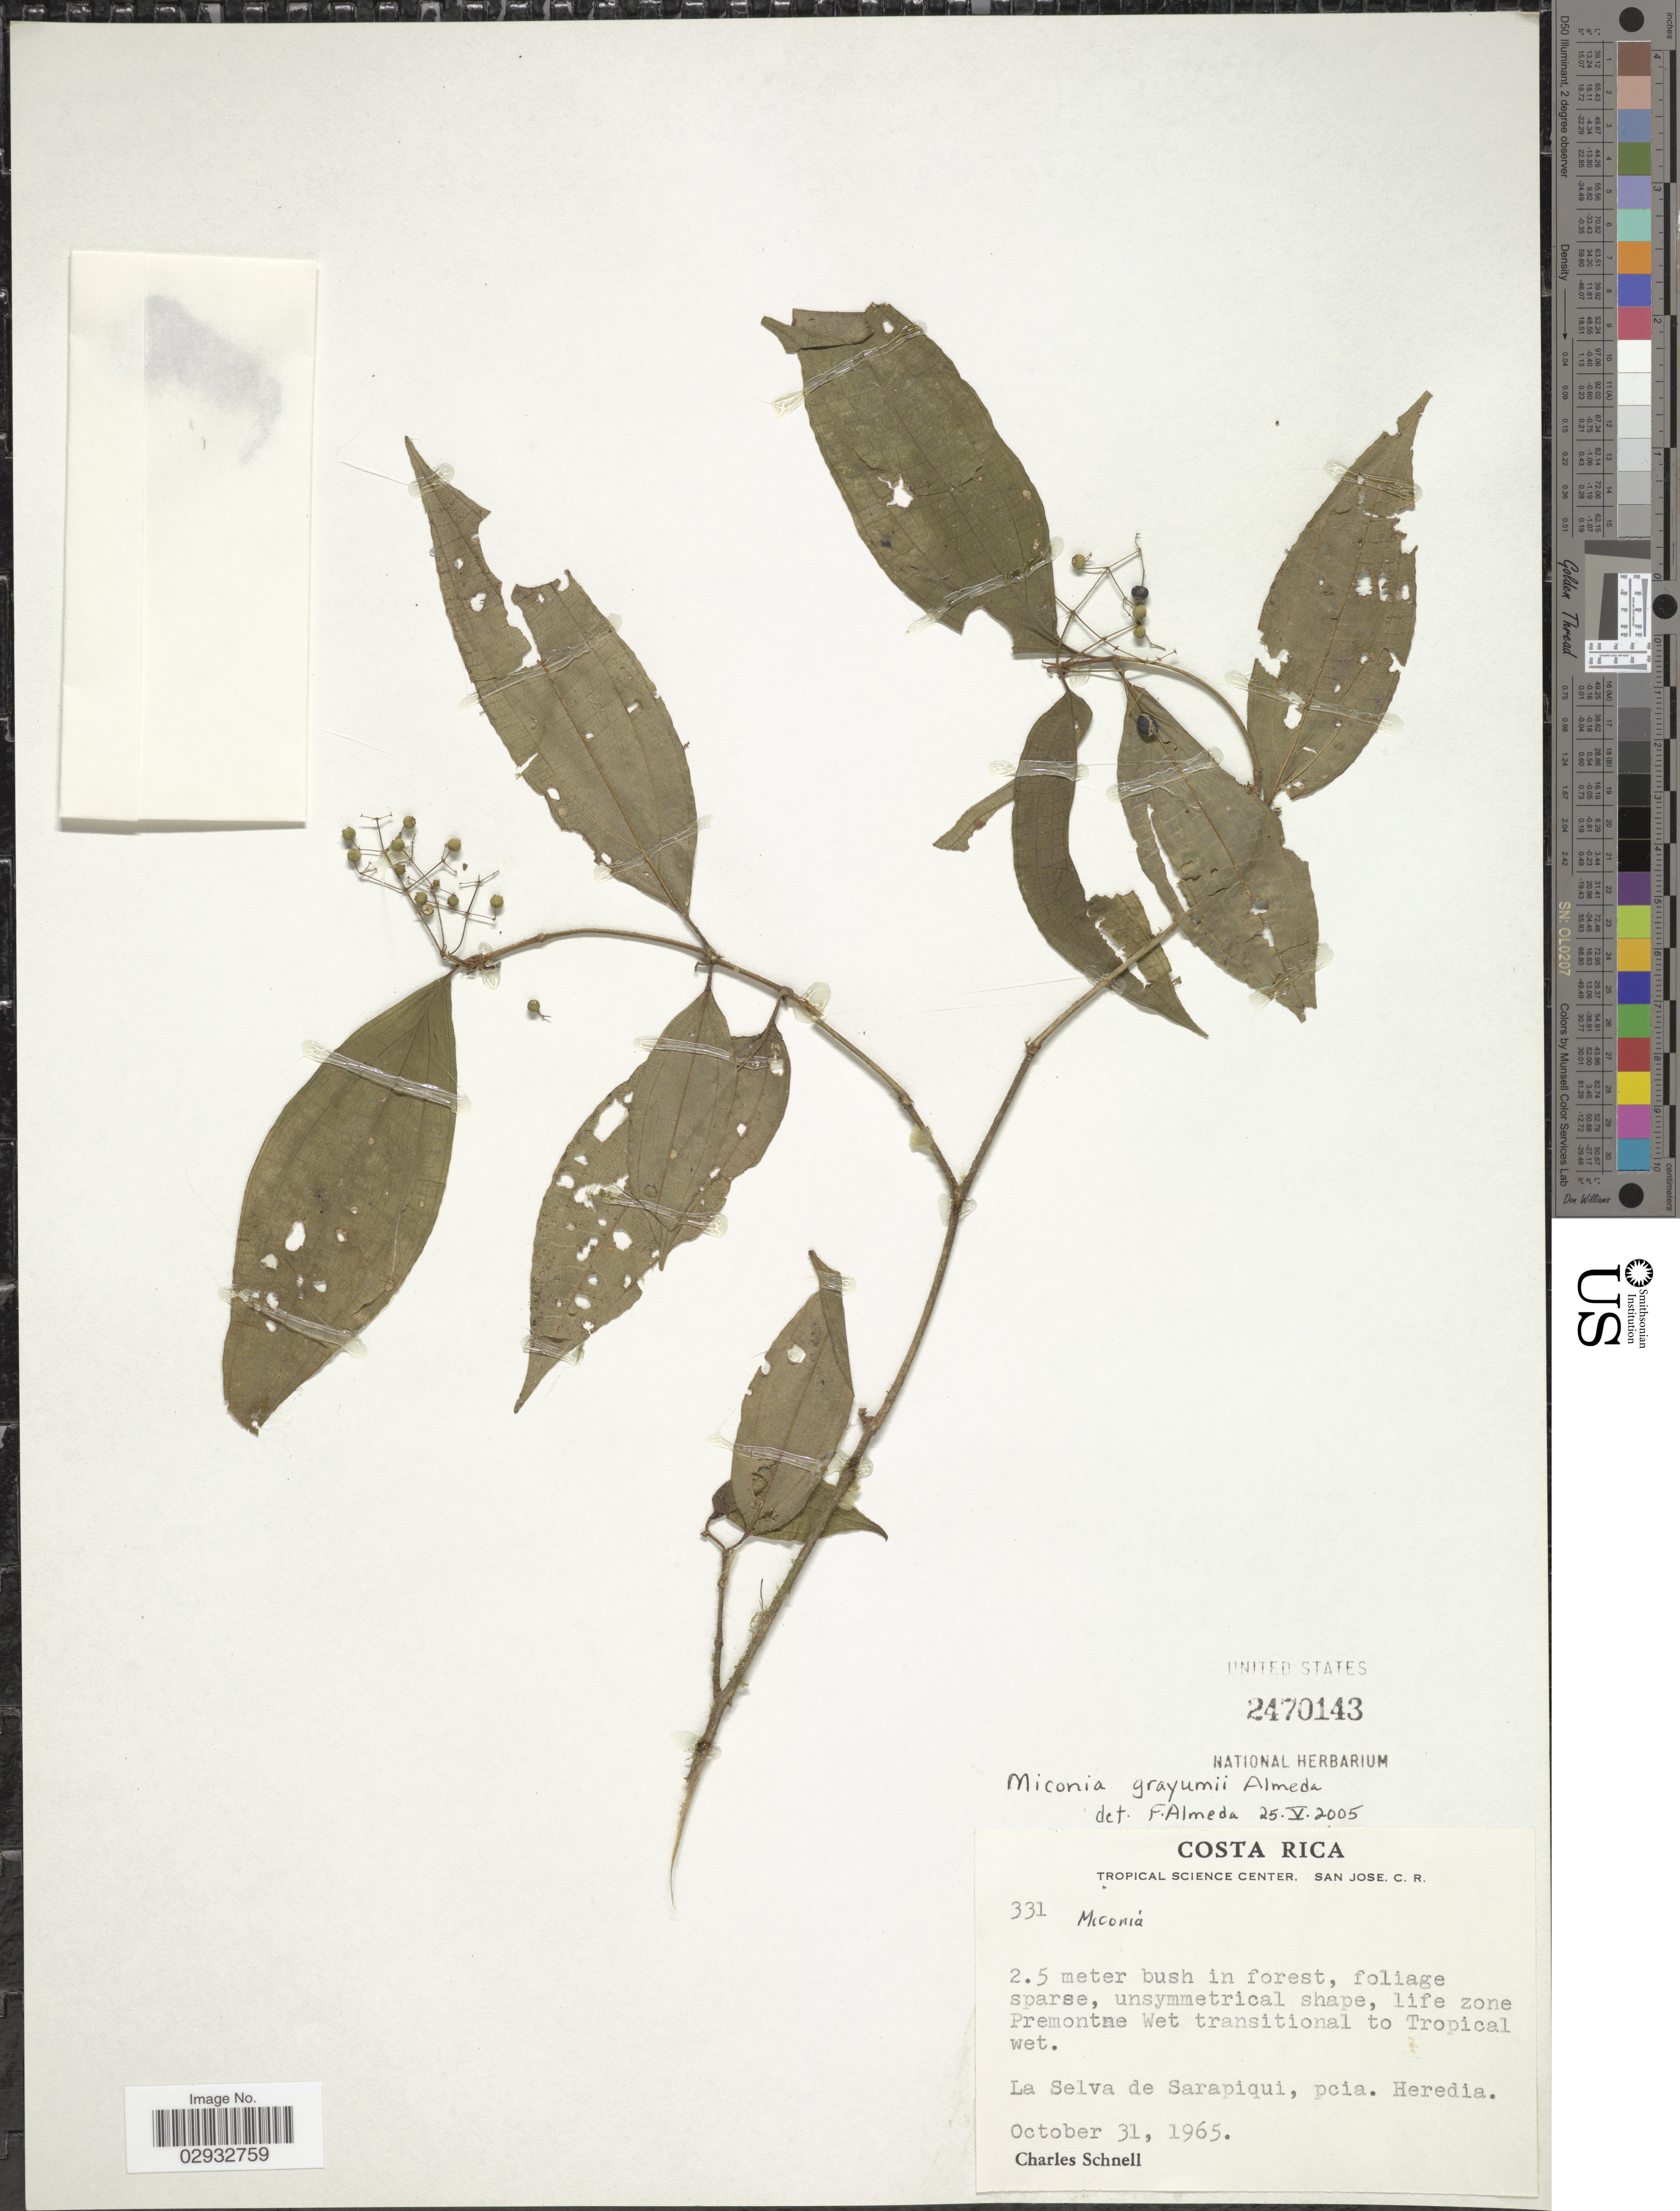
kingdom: Plantae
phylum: Tracheophyta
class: Magnoliopsida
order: Myrtales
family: Melastomataceae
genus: Miconia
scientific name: Miconia grayumii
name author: Almeda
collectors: C. Schnell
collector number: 331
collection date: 1965-10-31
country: Costa Rica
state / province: Heredia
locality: Life zone Premontane Wet transitional to Tropical wet. La Selva de Sarapiqui.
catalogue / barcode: US 2470143